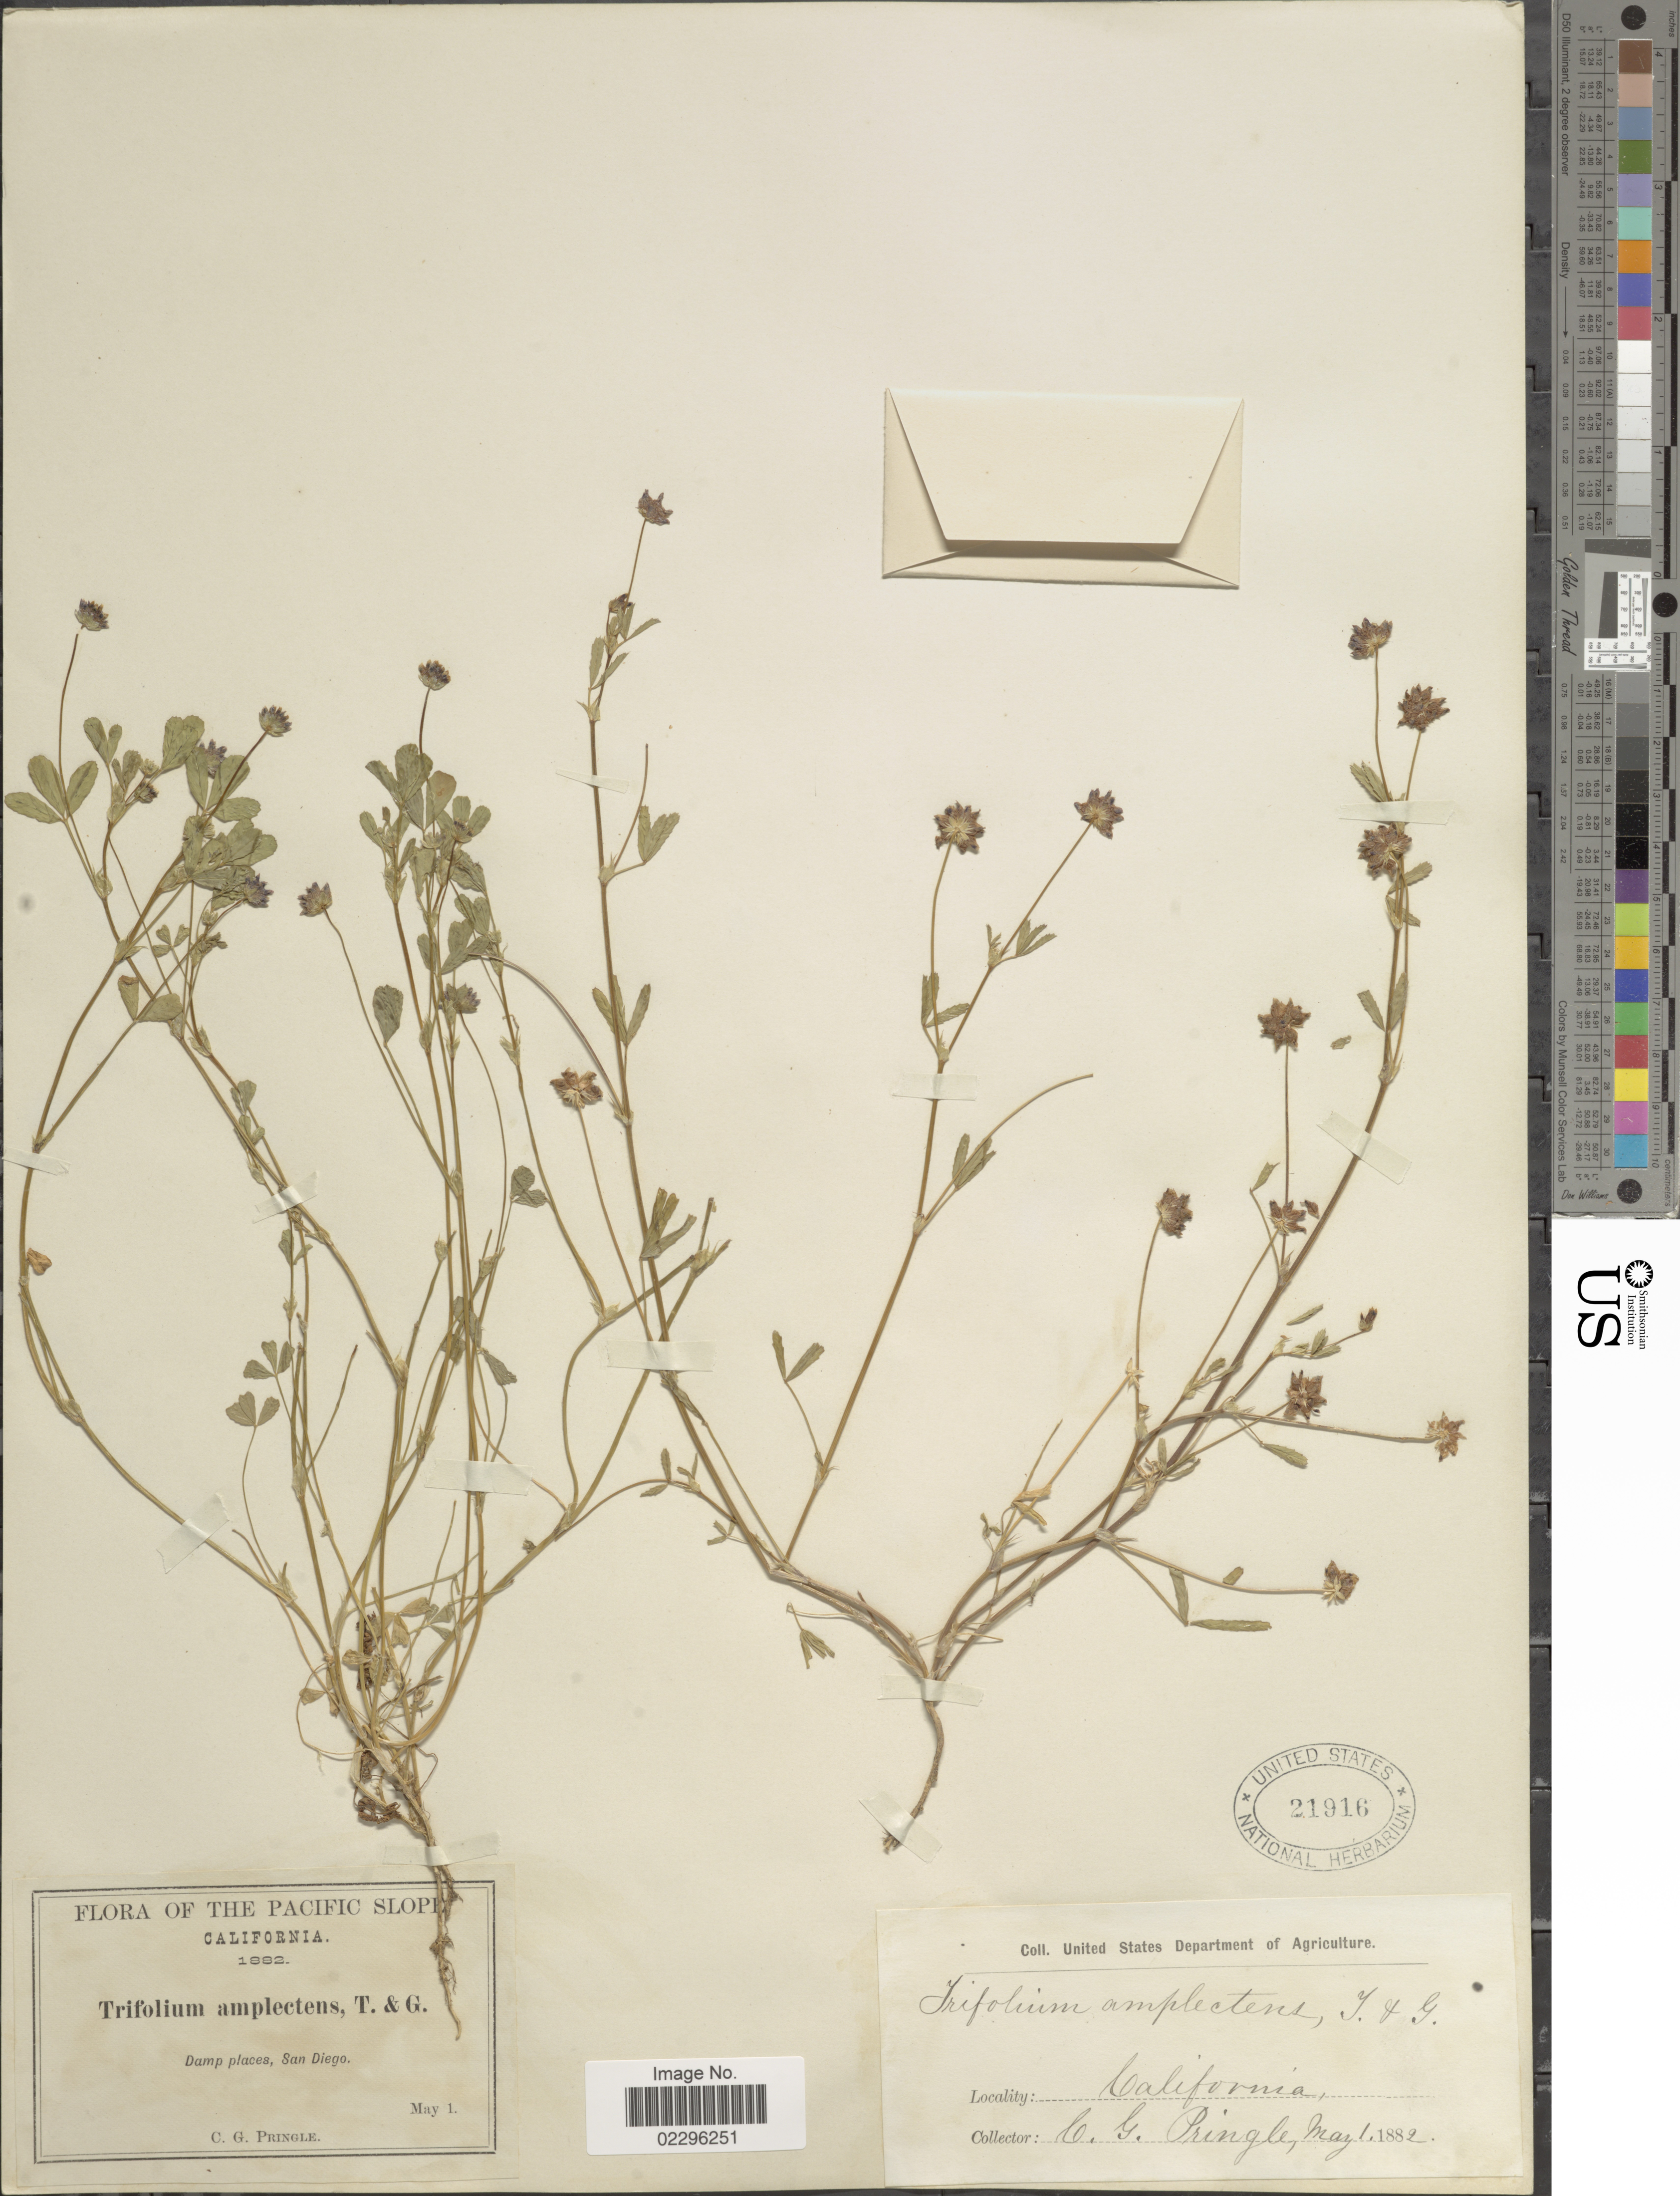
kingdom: Plantae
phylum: Tracheophyta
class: Magnoliopsida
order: Fabales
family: Fabaceae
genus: Trifolium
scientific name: Trifolium depauperatum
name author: Desv.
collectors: C. G. Pringle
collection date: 1882-05-01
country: United States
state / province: California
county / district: San Diego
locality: Pacific Slope. Damp places, San Diego.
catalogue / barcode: US 21916